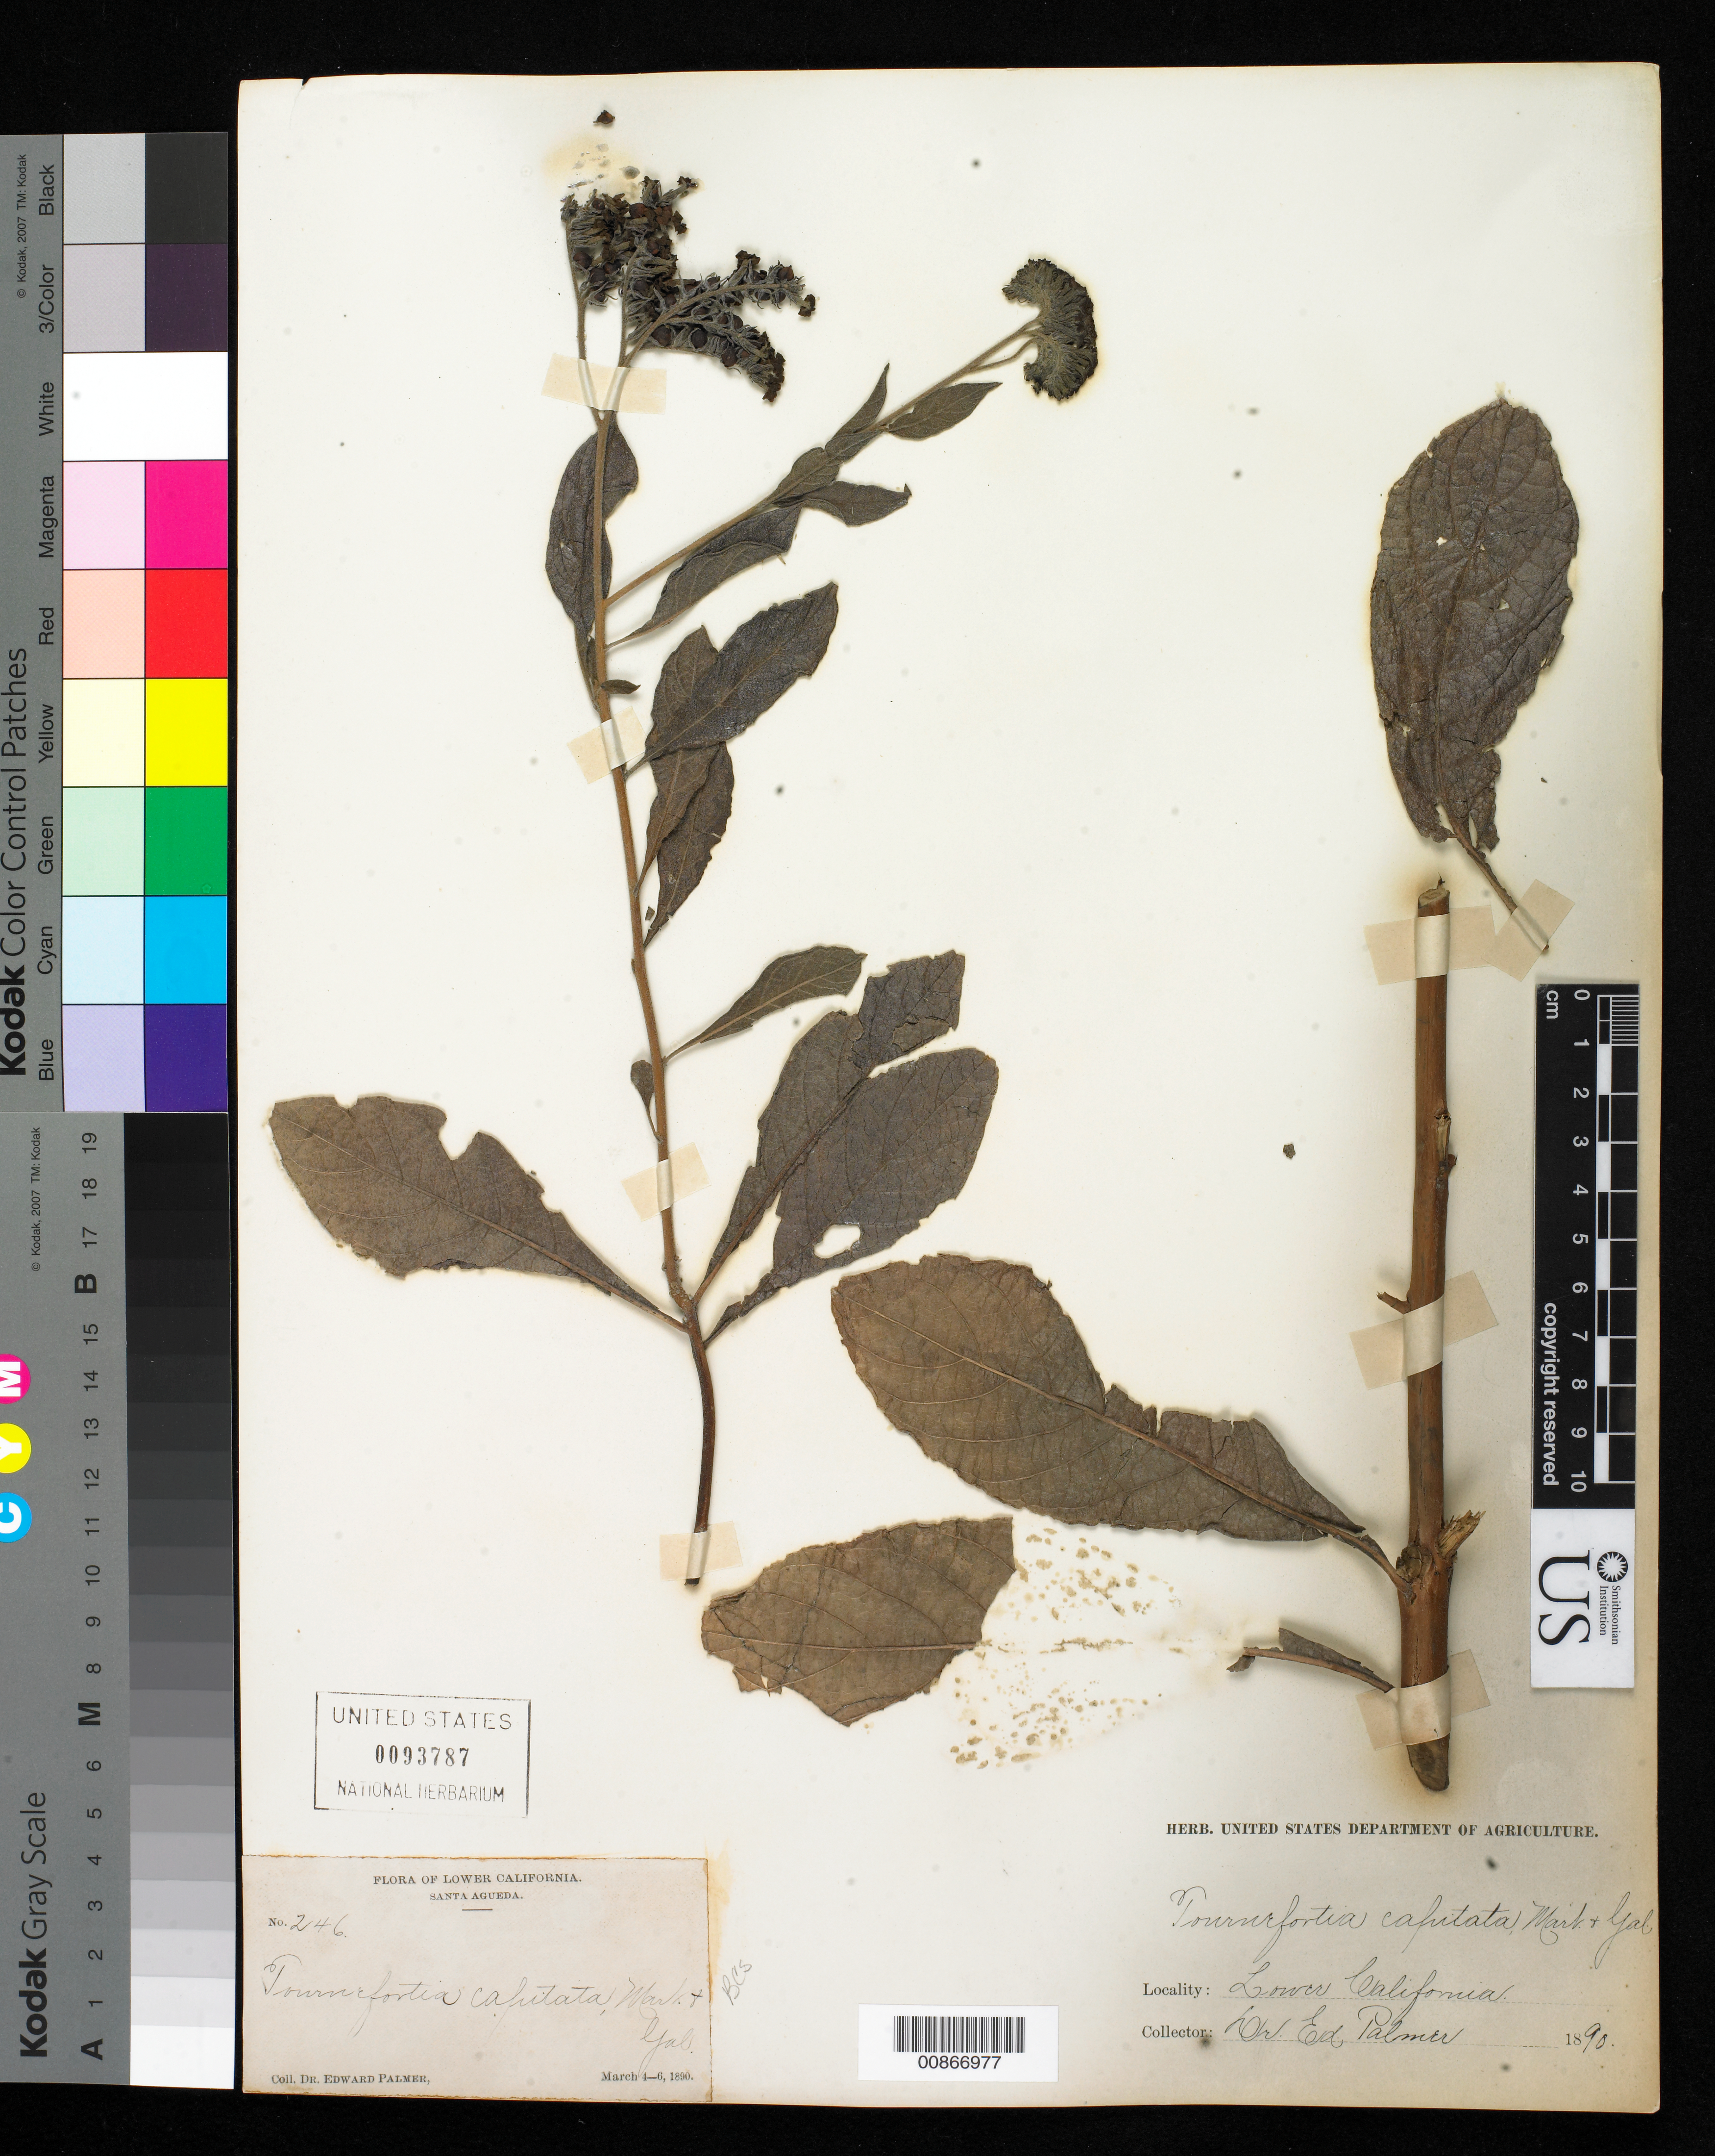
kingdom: Plantae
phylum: Tracheophyta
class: Magnoliopsida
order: Boraginales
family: Heliotropiaceae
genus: Tournefortia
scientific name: Tournefortia hartwegiana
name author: Steud.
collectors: E. Palmer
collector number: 246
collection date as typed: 04 Mar 1890 to 06 Mar 1890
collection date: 1890-03-04/1890-03-06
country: Mexico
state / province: Baja California Sur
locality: Santa Agueda, Baja California Sur.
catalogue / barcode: US 93787